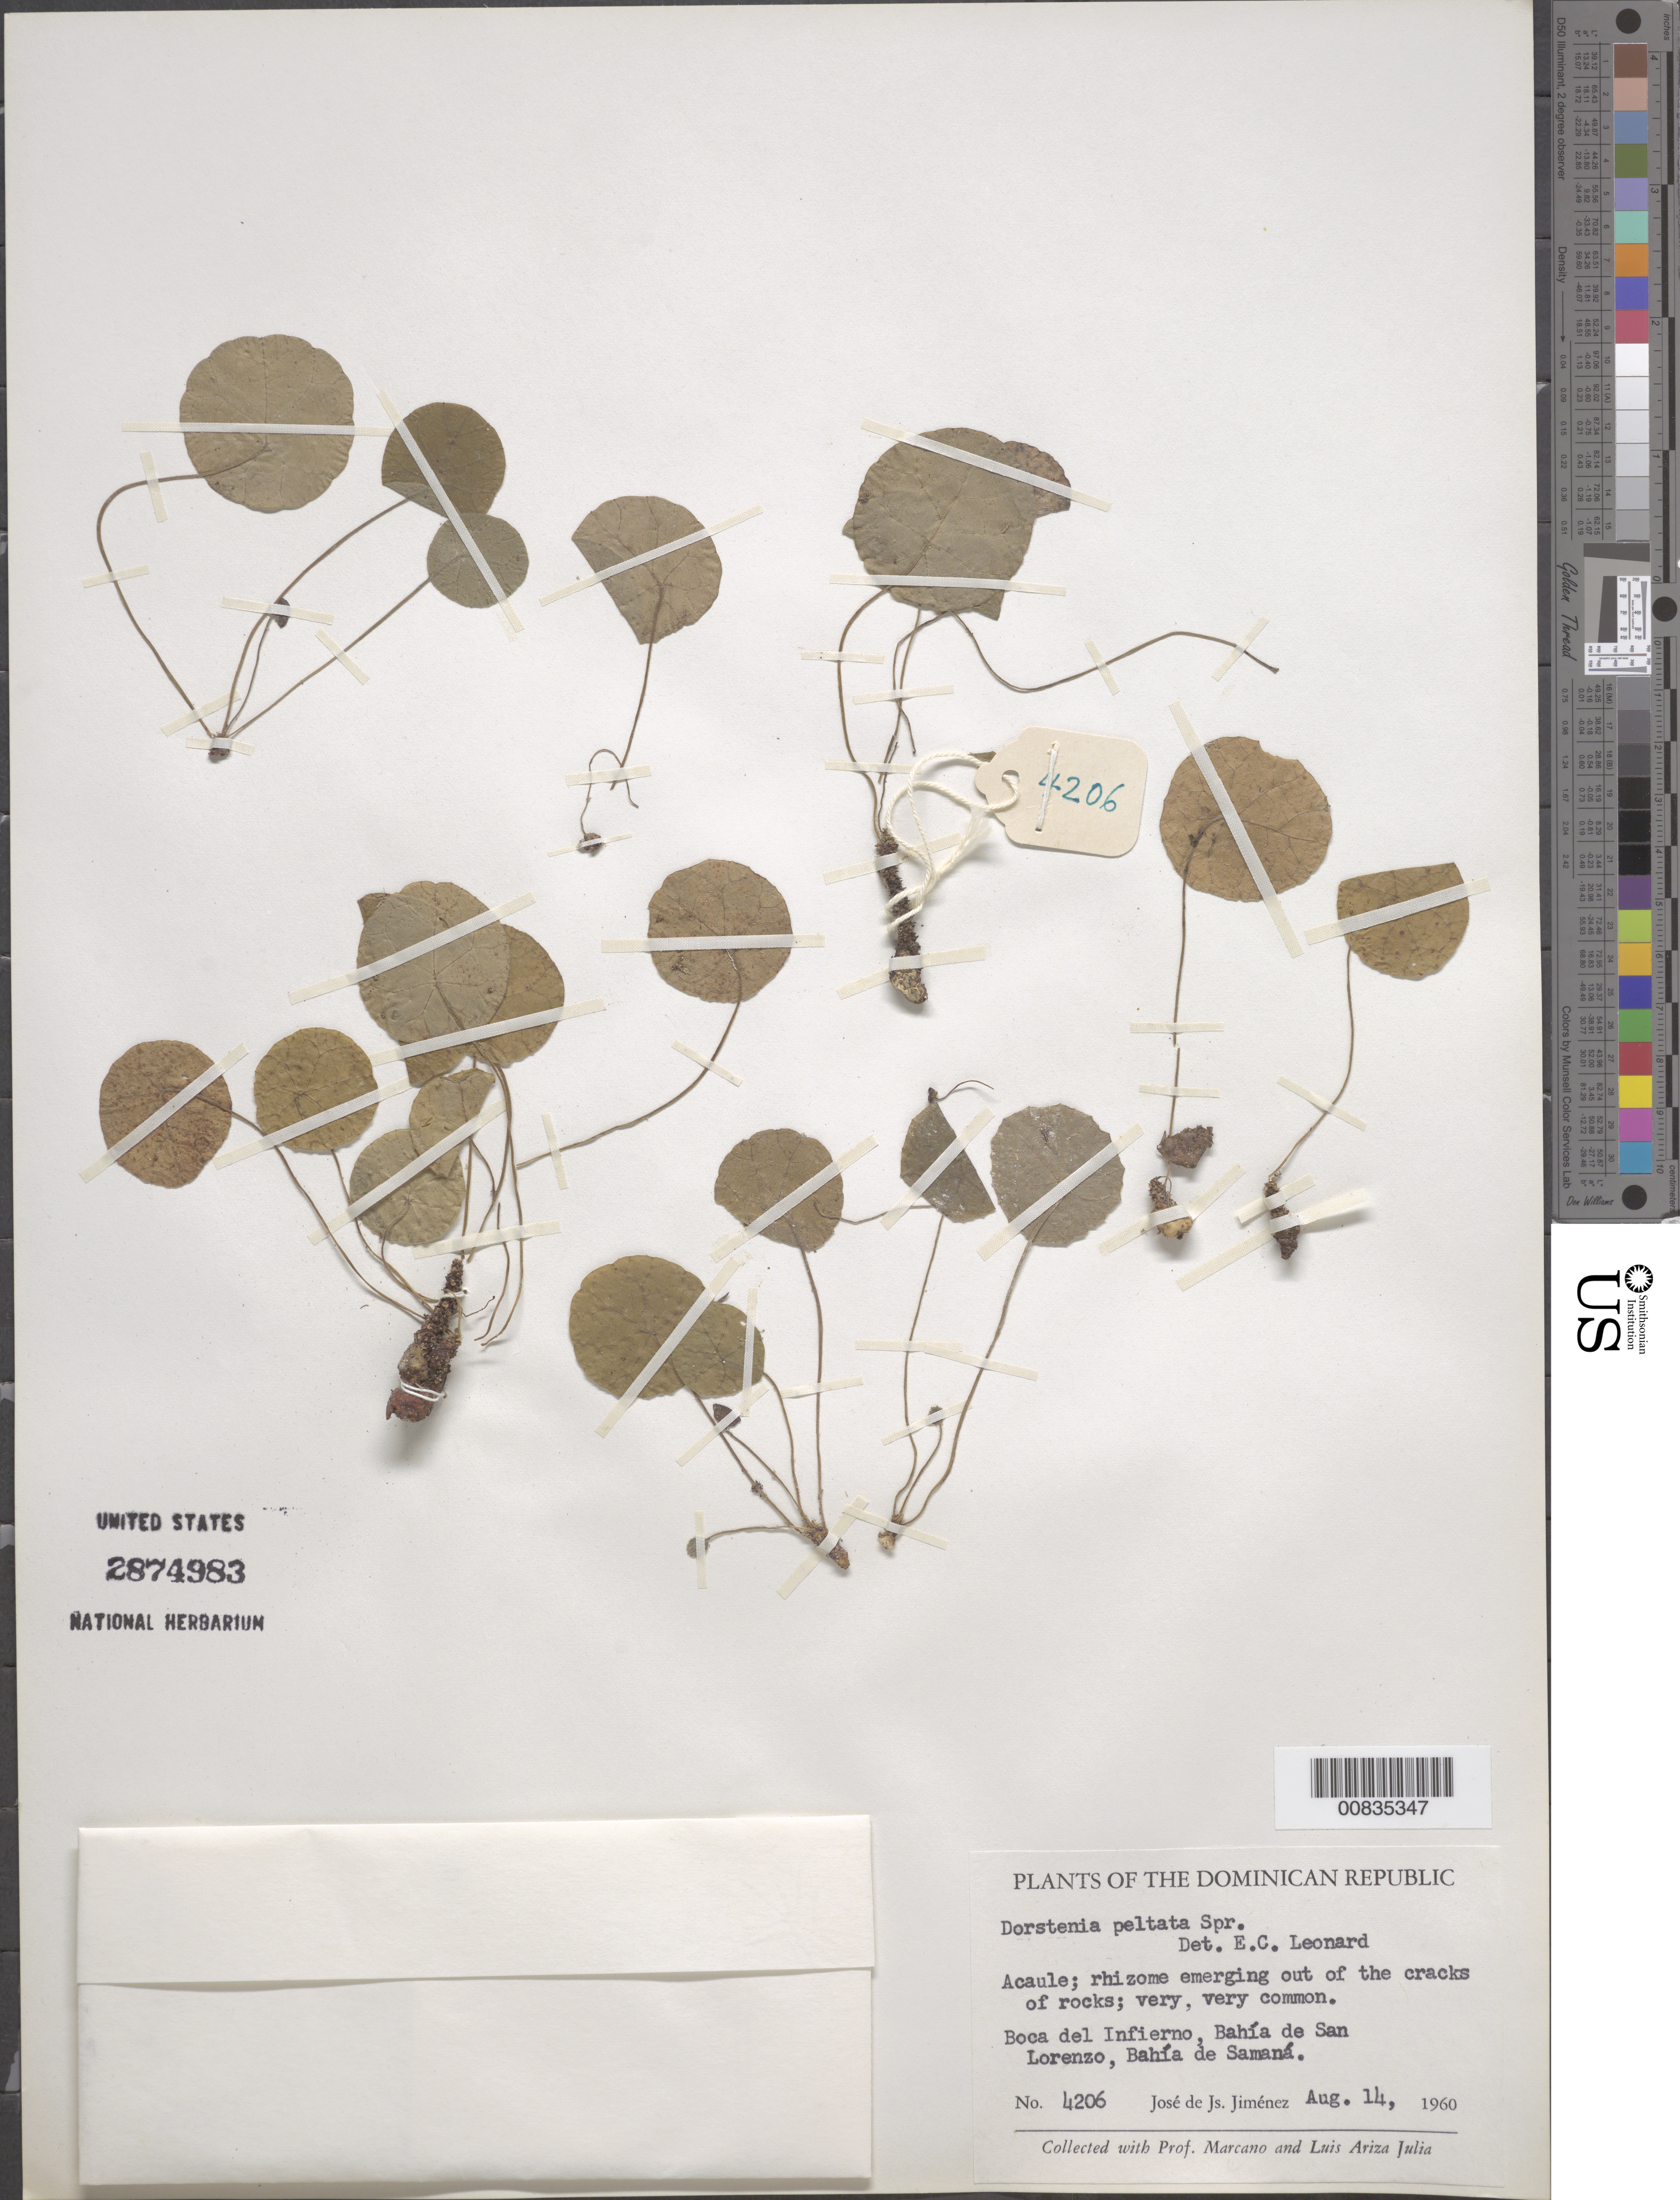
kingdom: Plantae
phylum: Tracheophyta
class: Magnoliopsida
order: Rosales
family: Moraceae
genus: Dorstenia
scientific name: Dorstenia peltata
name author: Spreng.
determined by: Leonard, Emery C., (US)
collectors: J. J. Jiménez, E. J. Marcano F. & L. Ariza-Julia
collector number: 4206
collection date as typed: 14 Aug 1960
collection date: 1960-08-14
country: Dominican Republic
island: Hispaniola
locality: Boca del Infierno, Bahía de San Lorenzo, Bahía de Samaná.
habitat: Emerging out of the cracks of rocks.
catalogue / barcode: US 2874983